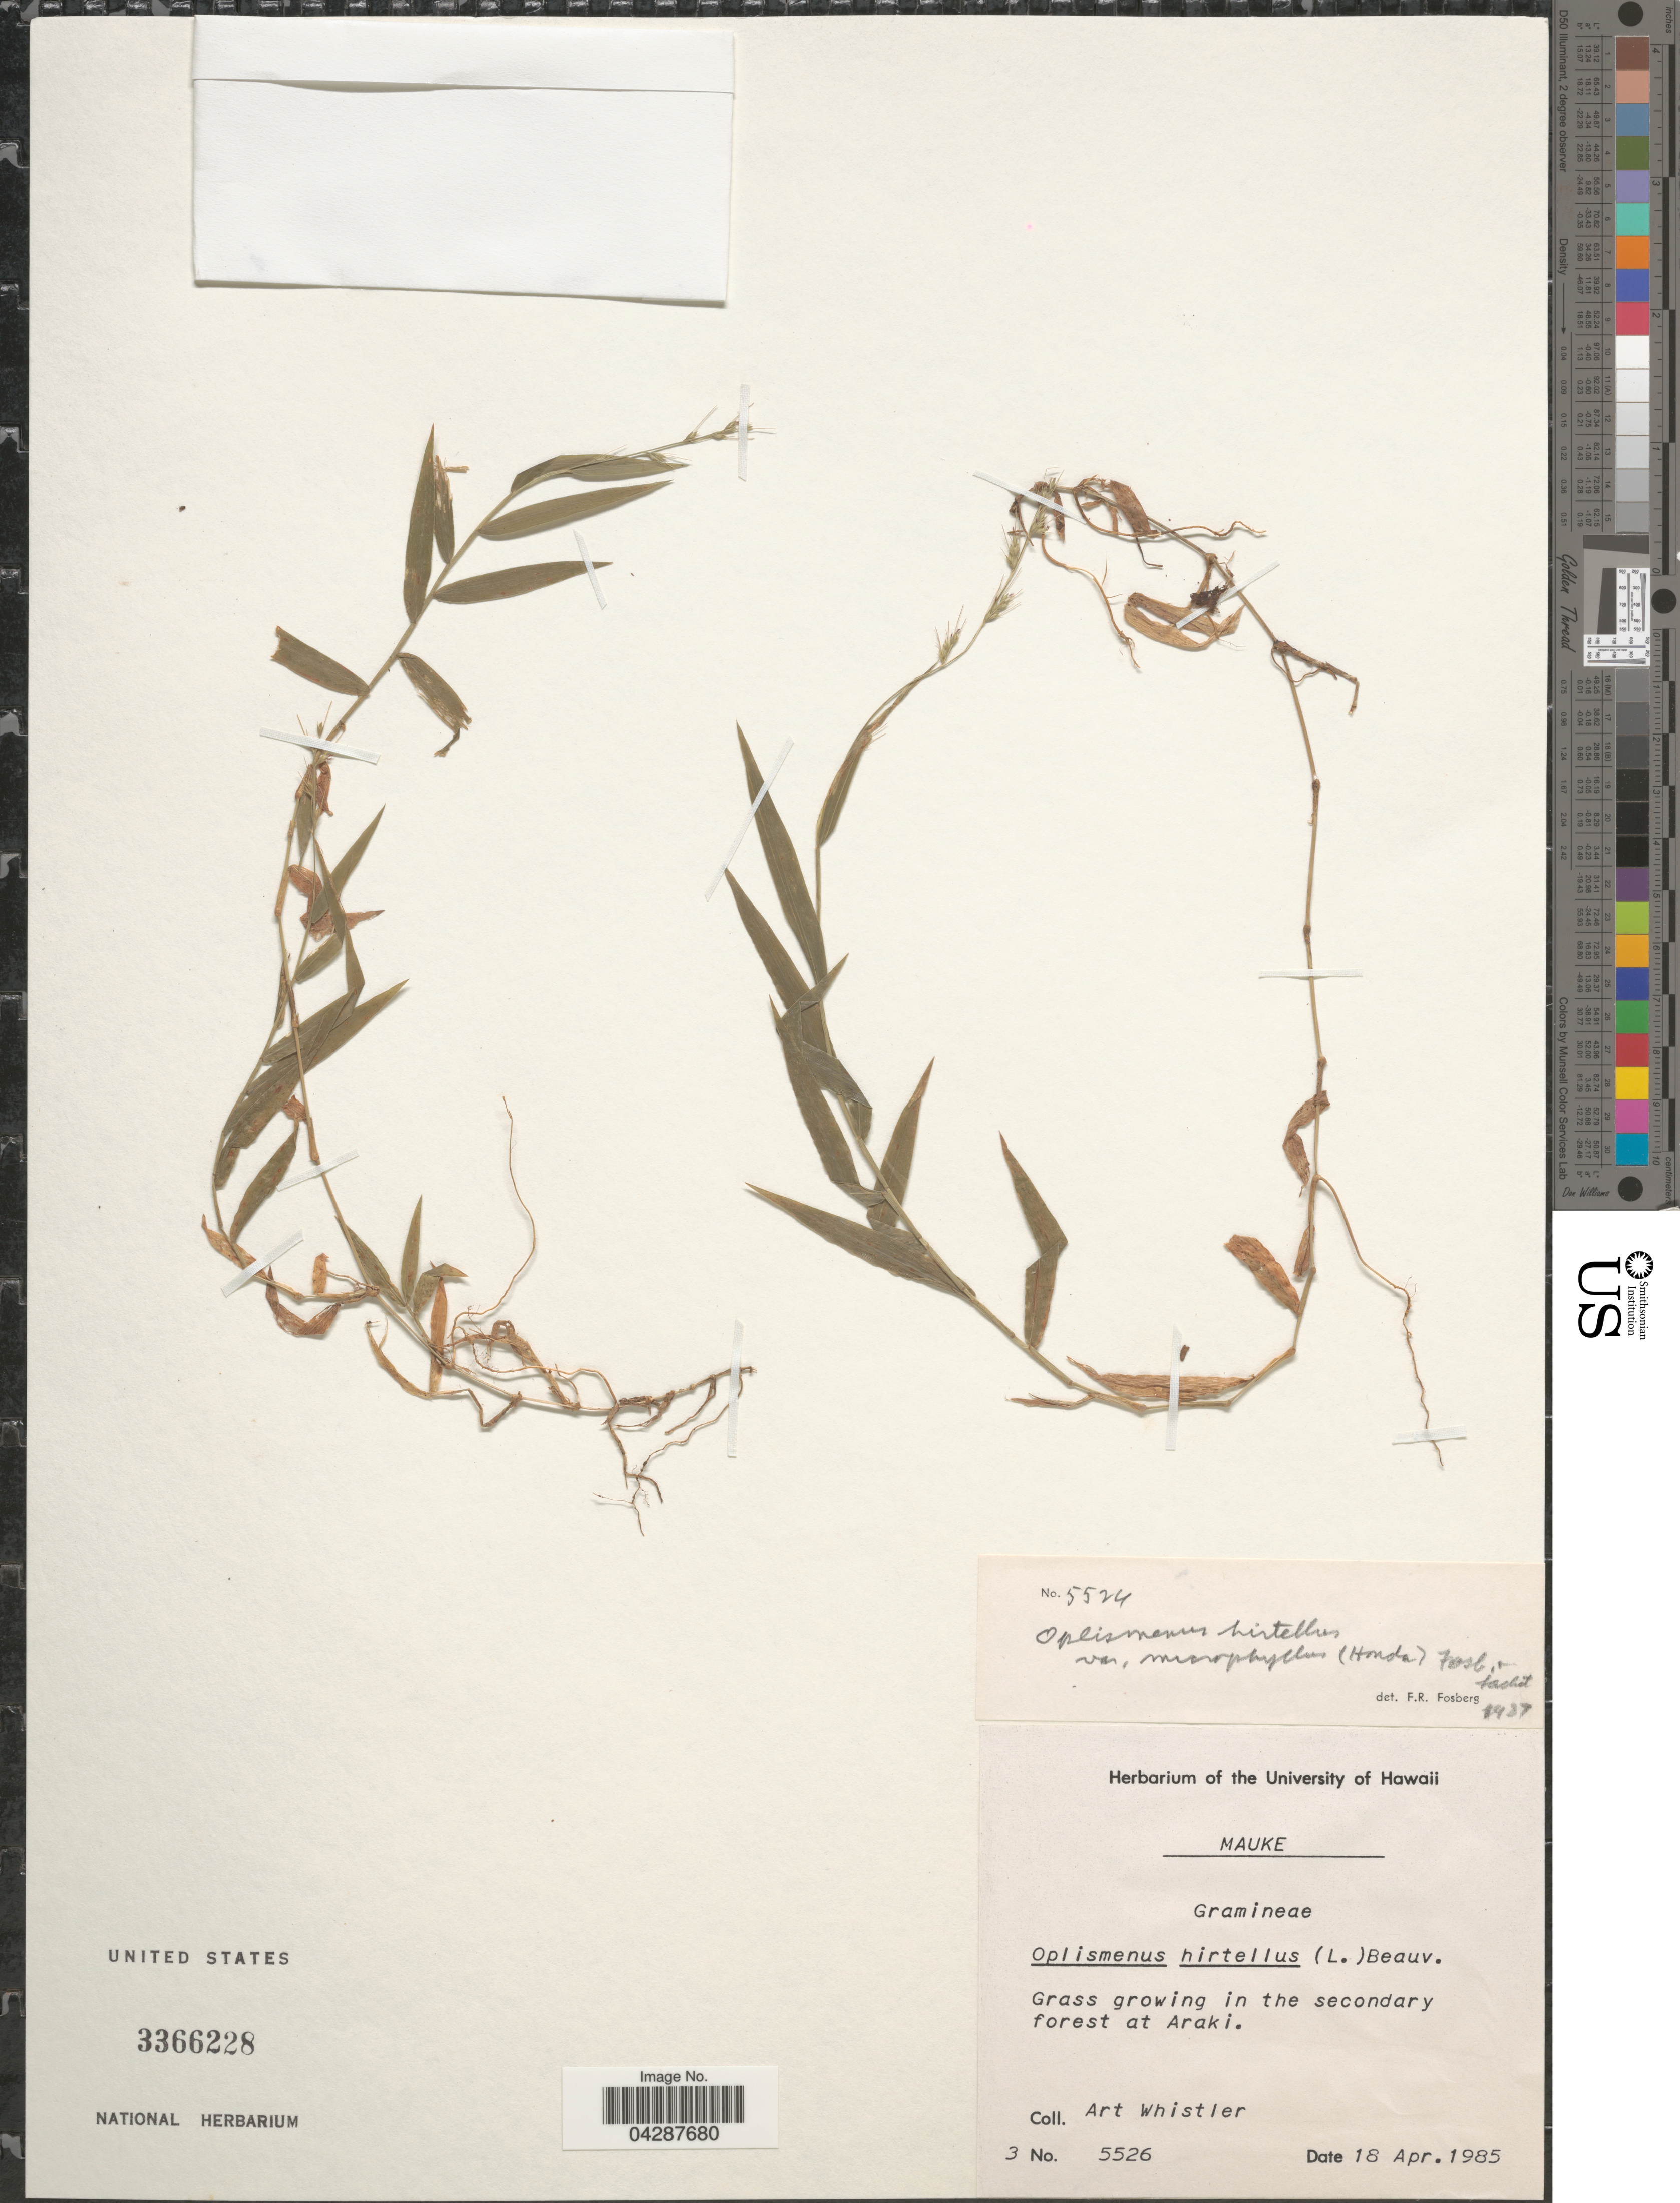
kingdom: Plantae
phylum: Tracheophyta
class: Liliopsida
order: Poales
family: Poaceae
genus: Oplismenus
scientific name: Oplismenus hirtellus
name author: (L.) P. Beauv.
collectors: A. Whistler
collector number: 5526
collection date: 1985-04-18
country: Cook Islands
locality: Mauke. Grass growing in the secondary forest at Araki.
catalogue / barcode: US 3366228